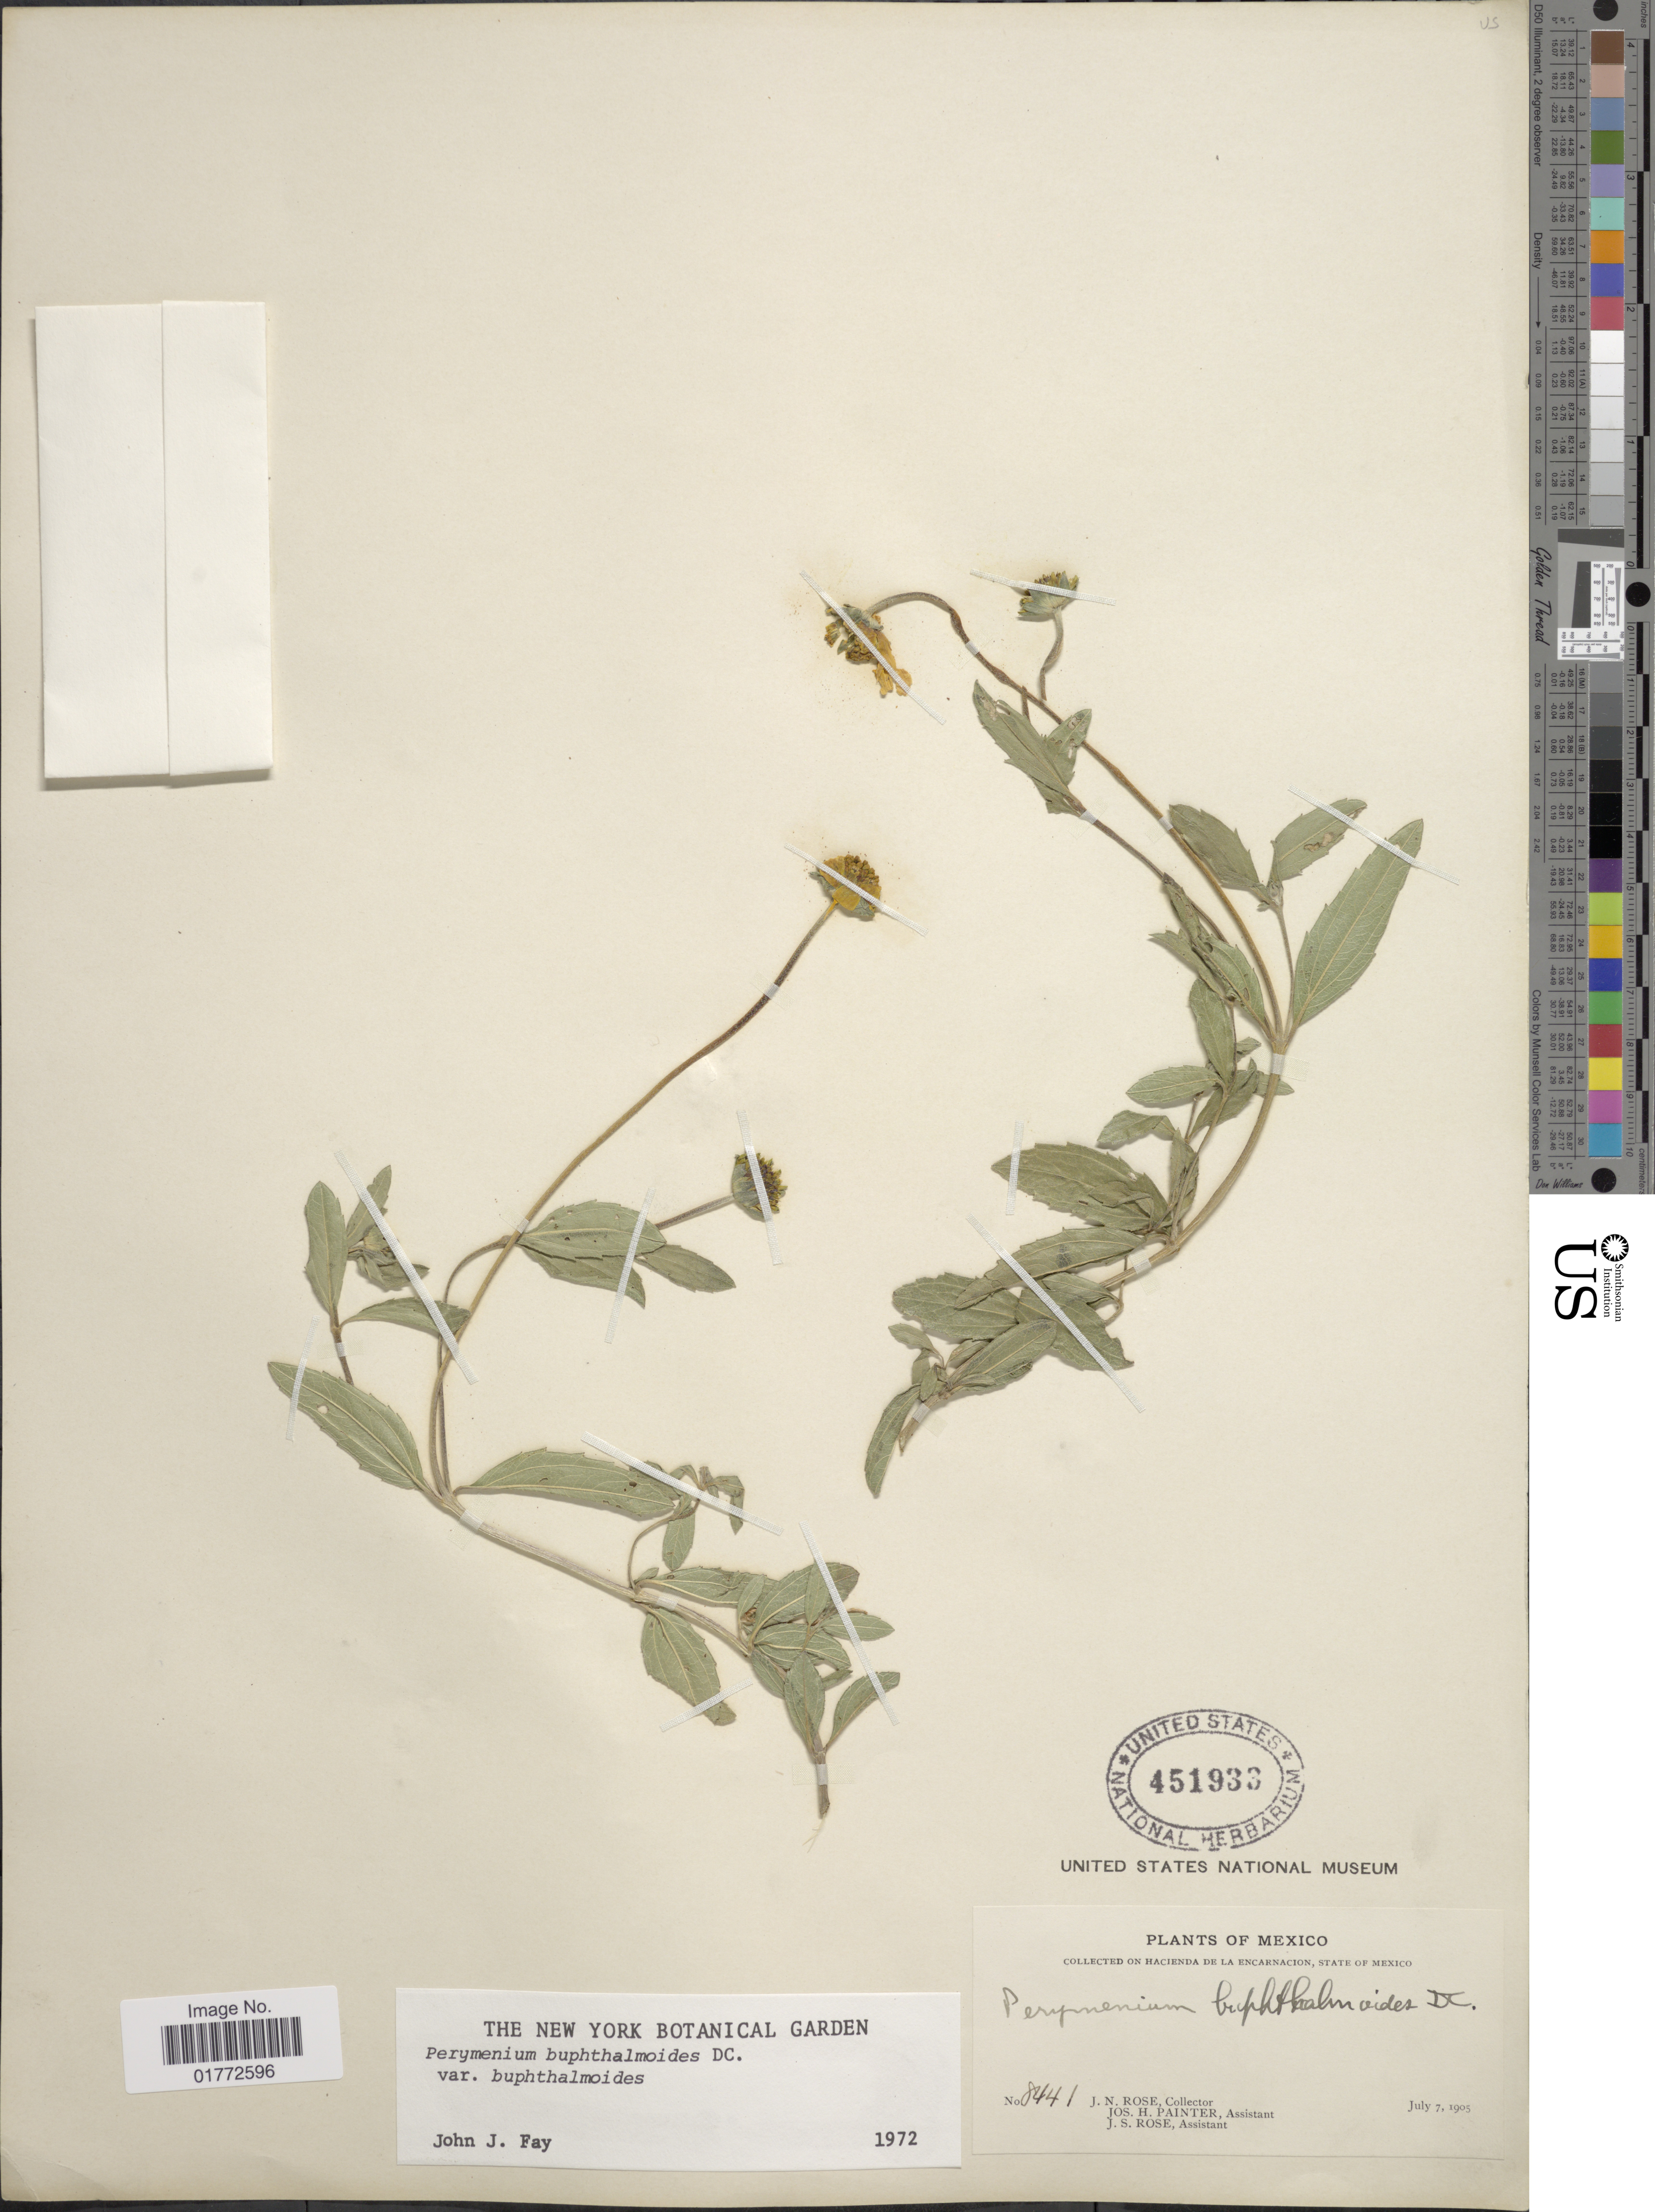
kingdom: Plantae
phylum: Tracheophyta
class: Magnoliopsida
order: Asterales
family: Asteraceae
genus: Perymenium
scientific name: Perymenium buphthalmoides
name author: DC.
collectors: J. N. Rose, J. H. Painter & J. S. Rose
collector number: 8441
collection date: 1905-07-07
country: Mexico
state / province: Durango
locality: Hacienda de la Encarnacion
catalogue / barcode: US 451933